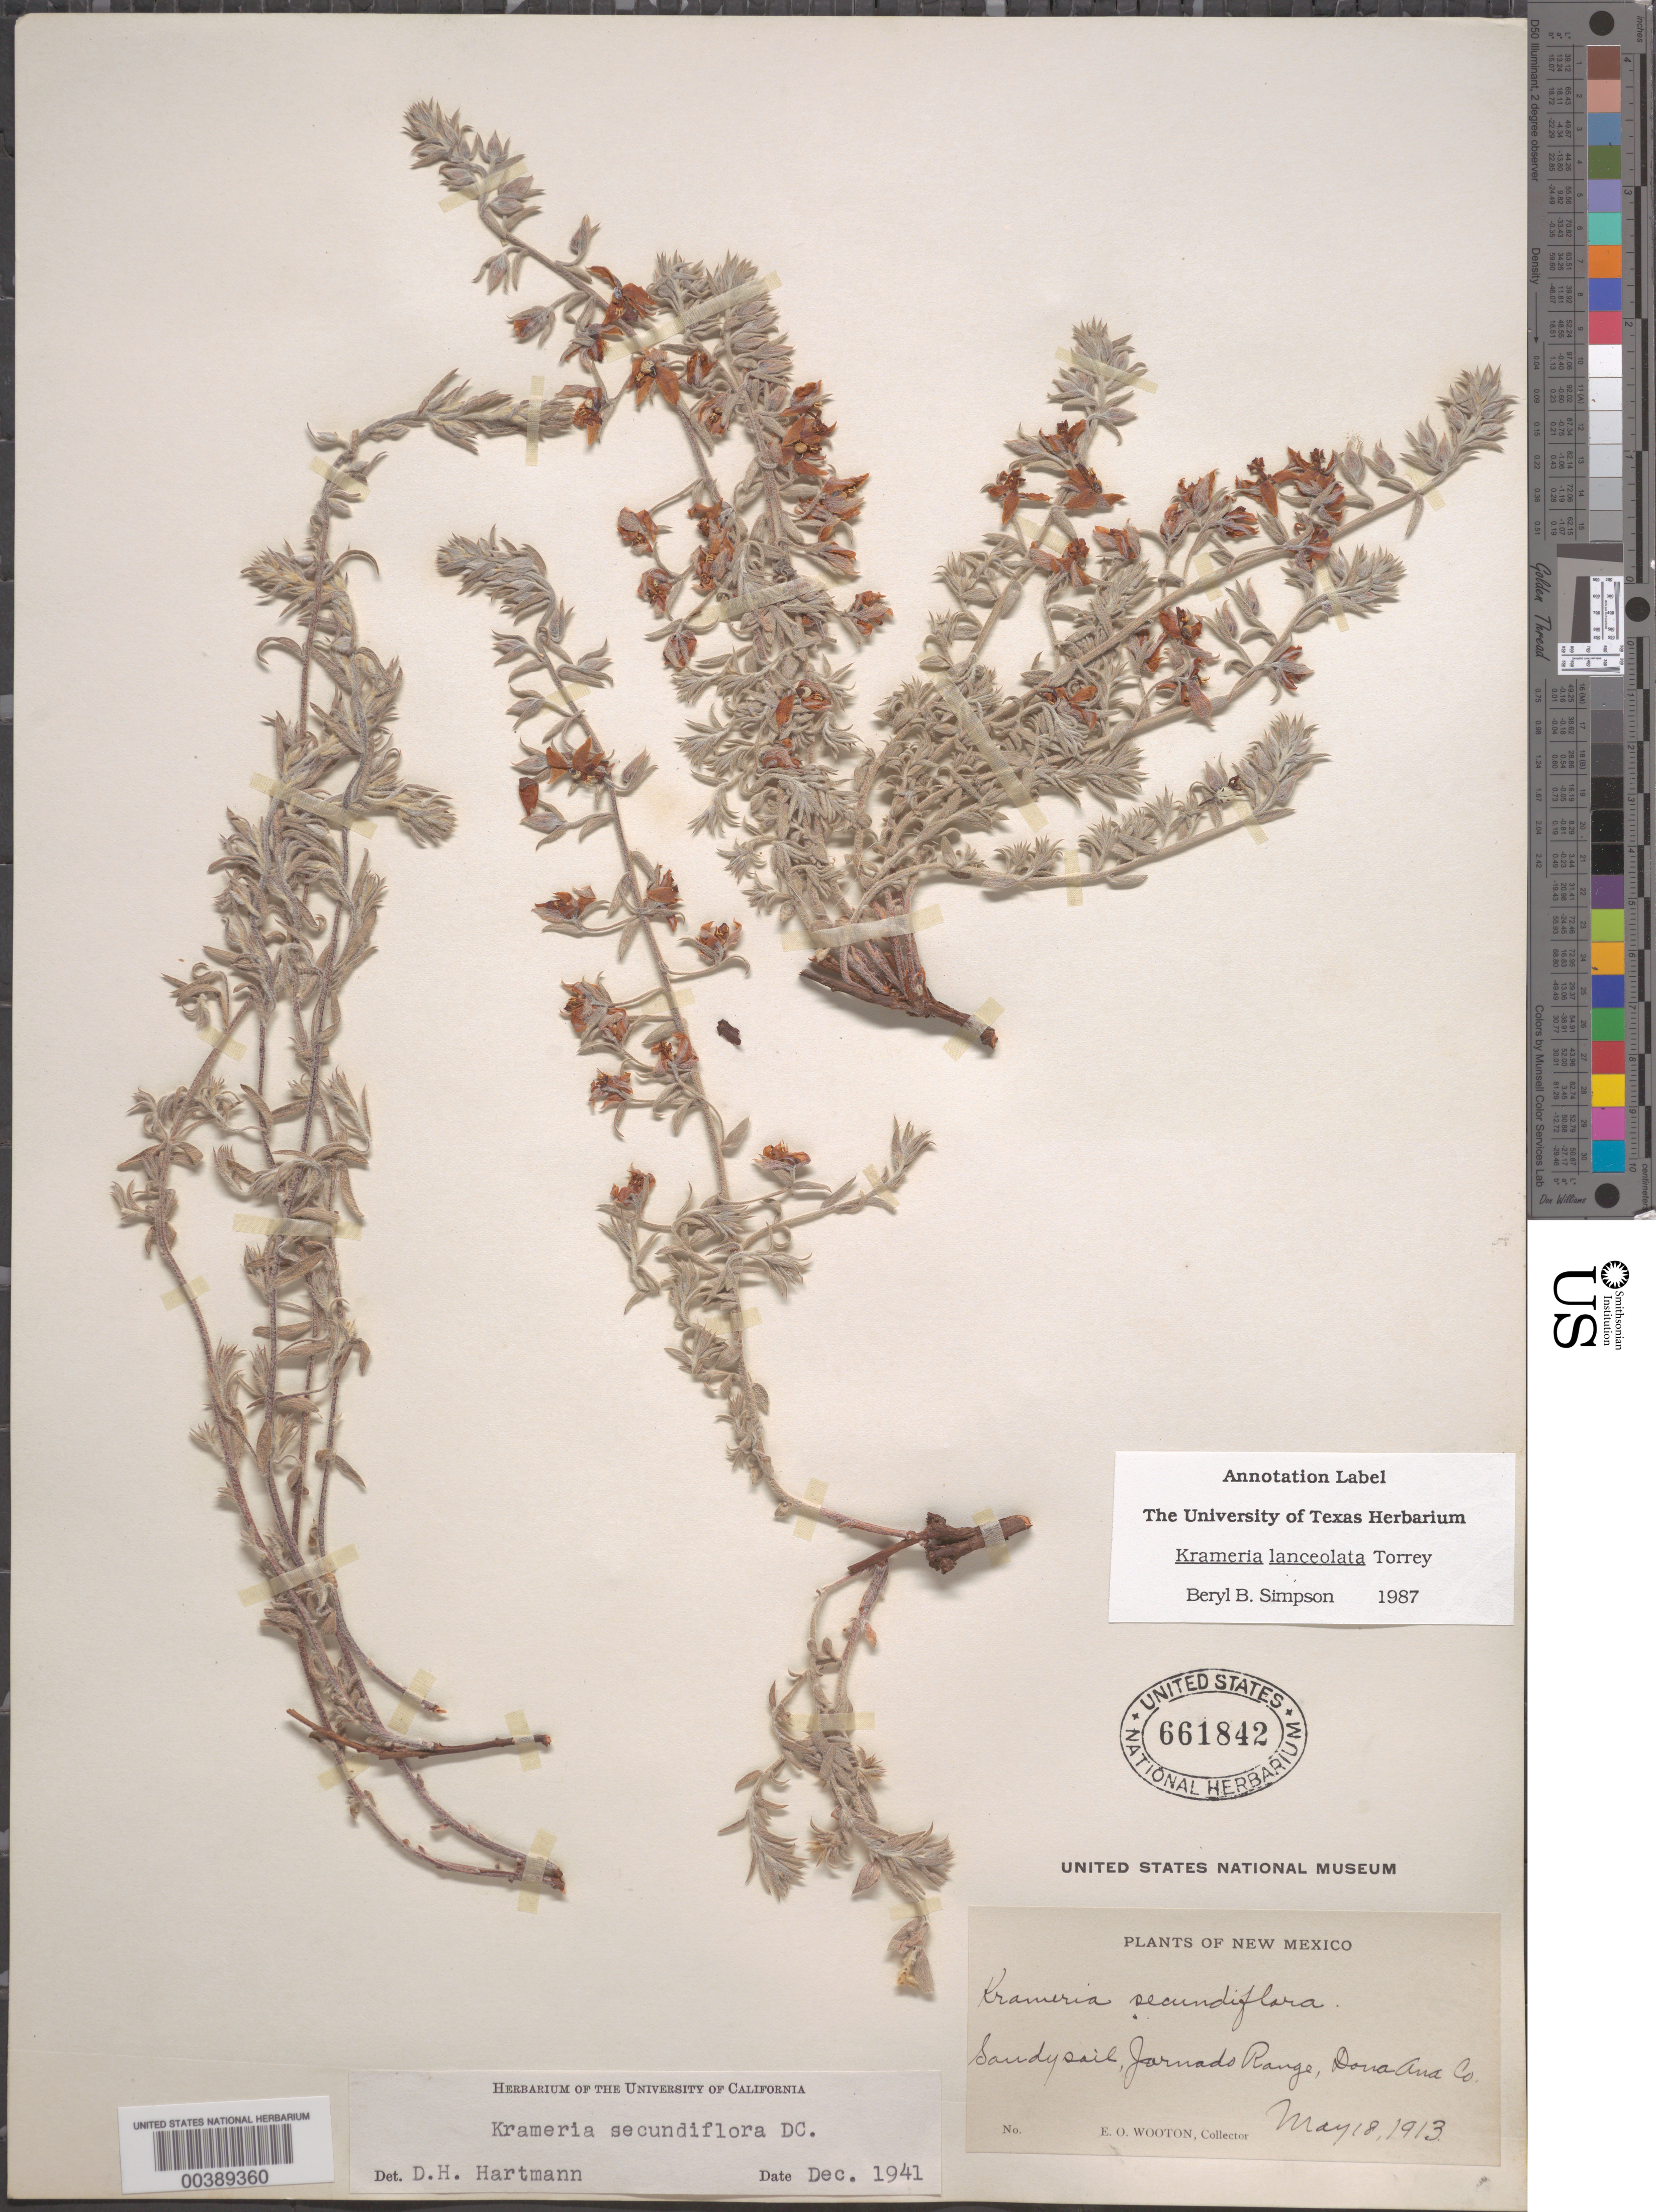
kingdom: Plantae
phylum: Tracheophyta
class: Magnoliopsida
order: Zygophyllales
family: Krameriaceae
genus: Krameria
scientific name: Krameria lanceolata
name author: Torr.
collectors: E. O. Wooton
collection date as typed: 18 May 1913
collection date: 1913-05-18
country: United States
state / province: New Mexico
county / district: Dona Ana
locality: Jornado range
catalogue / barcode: US 661842